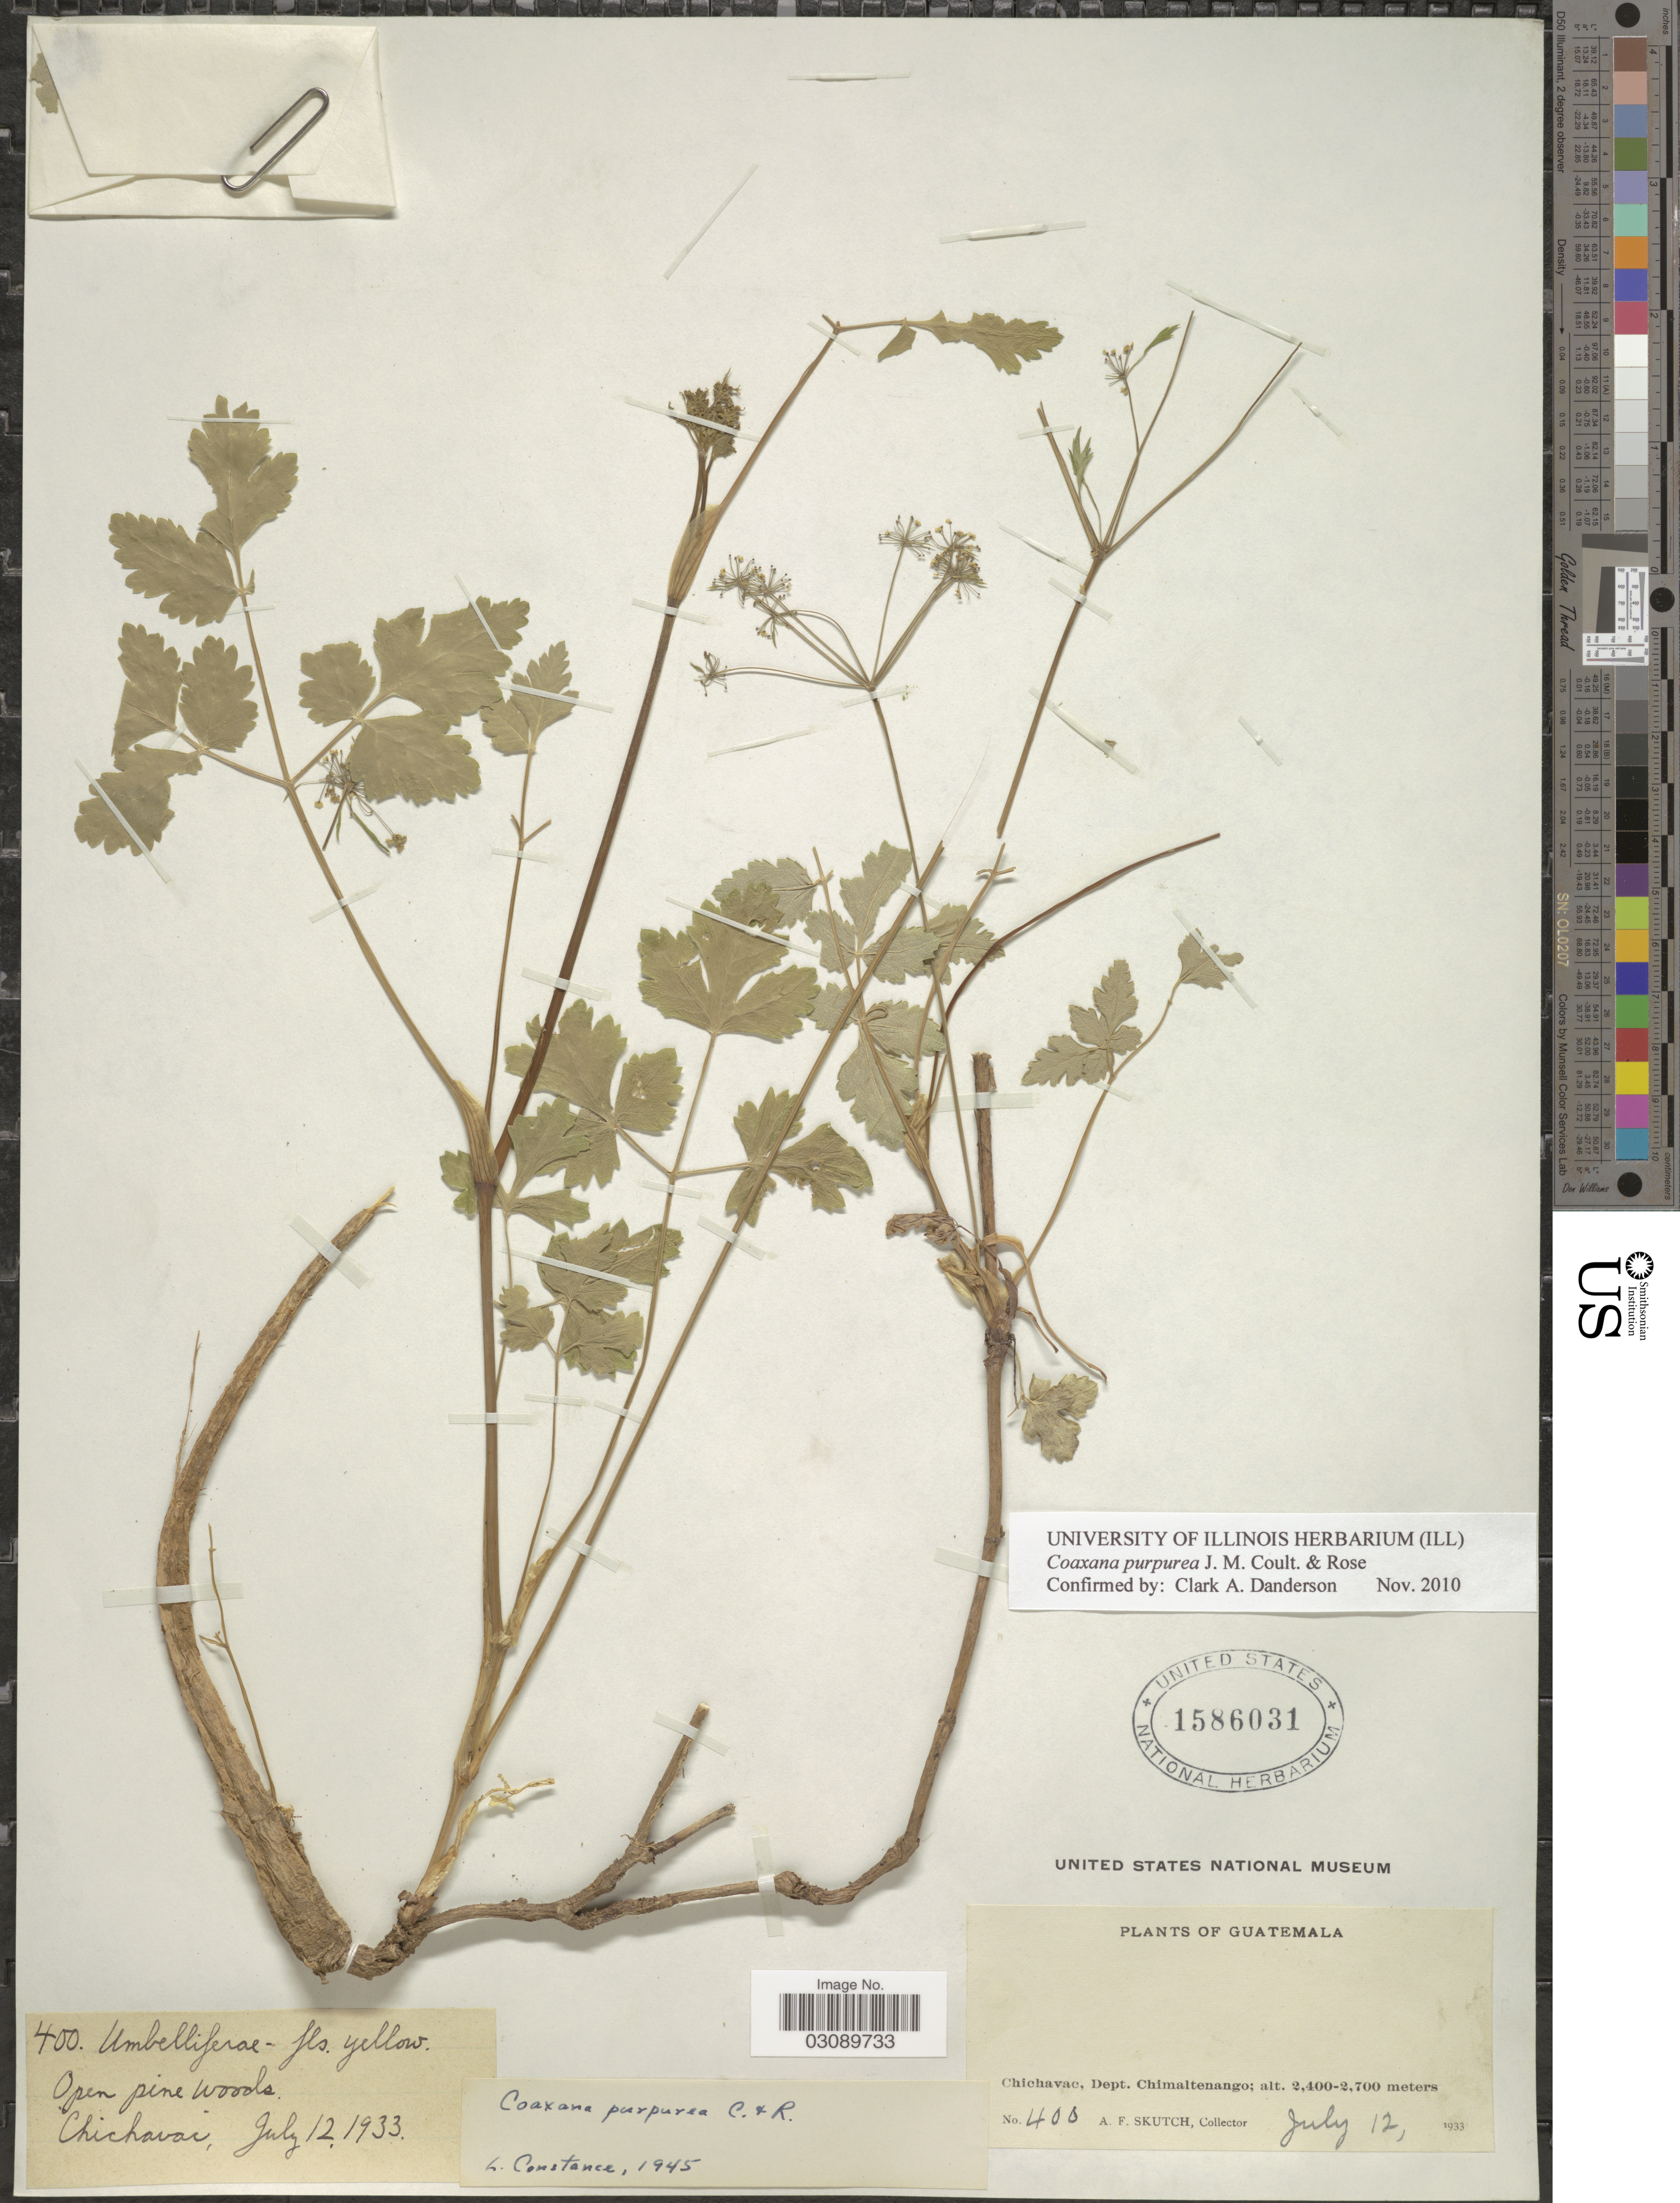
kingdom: Plantae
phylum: Tracheophyta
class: Magnoliopsida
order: Apiales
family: Apiaceae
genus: Coaxana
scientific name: Coaxana purpurea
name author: J.M. Coult.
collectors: A. F. Skutch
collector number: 400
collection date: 1933-07-12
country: Guatemala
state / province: Chimaltenango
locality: Chichavac, Dept. Chimaltenango.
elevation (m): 2400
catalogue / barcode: US 1586031